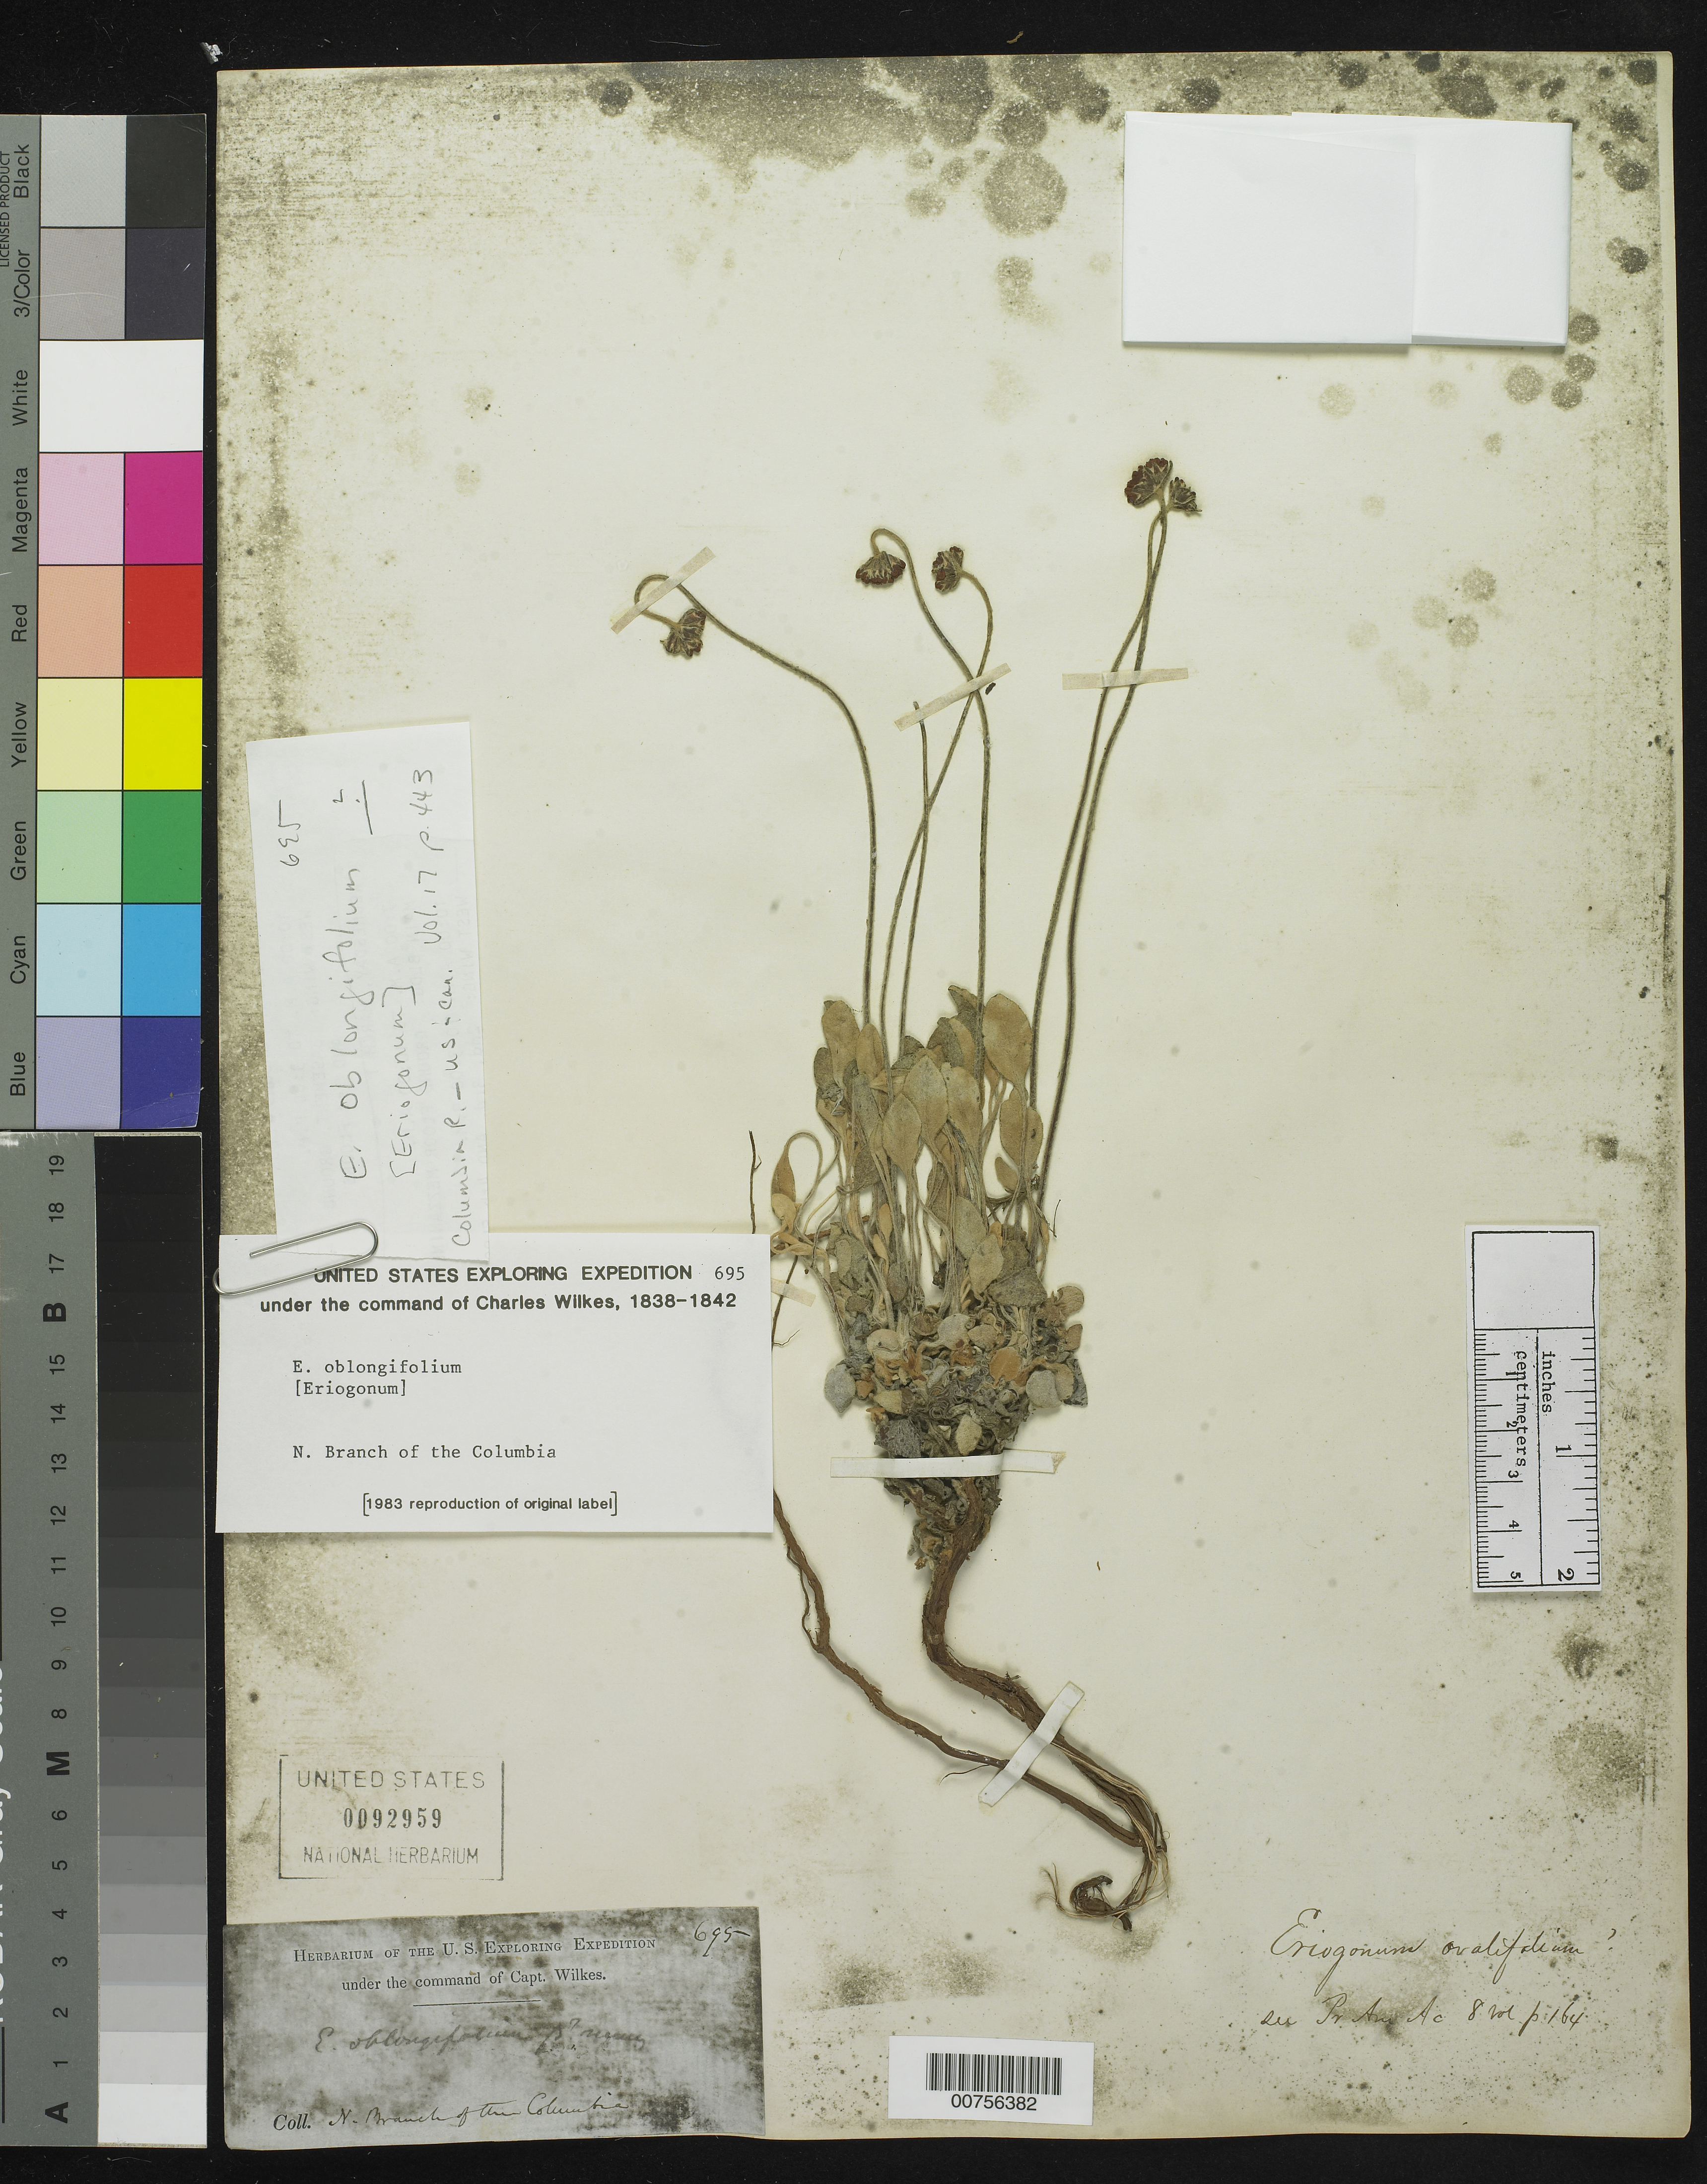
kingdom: Plantae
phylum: Tracheophyta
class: Magnoliopsida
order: Caryophyllales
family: Polygonaceae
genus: Eriogonum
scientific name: Eriogonum latifolium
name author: Sm.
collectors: Wilkes Explor. Exped.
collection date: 1838/1842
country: United States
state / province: Washington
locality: North Branch of Columbia River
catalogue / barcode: US 92959